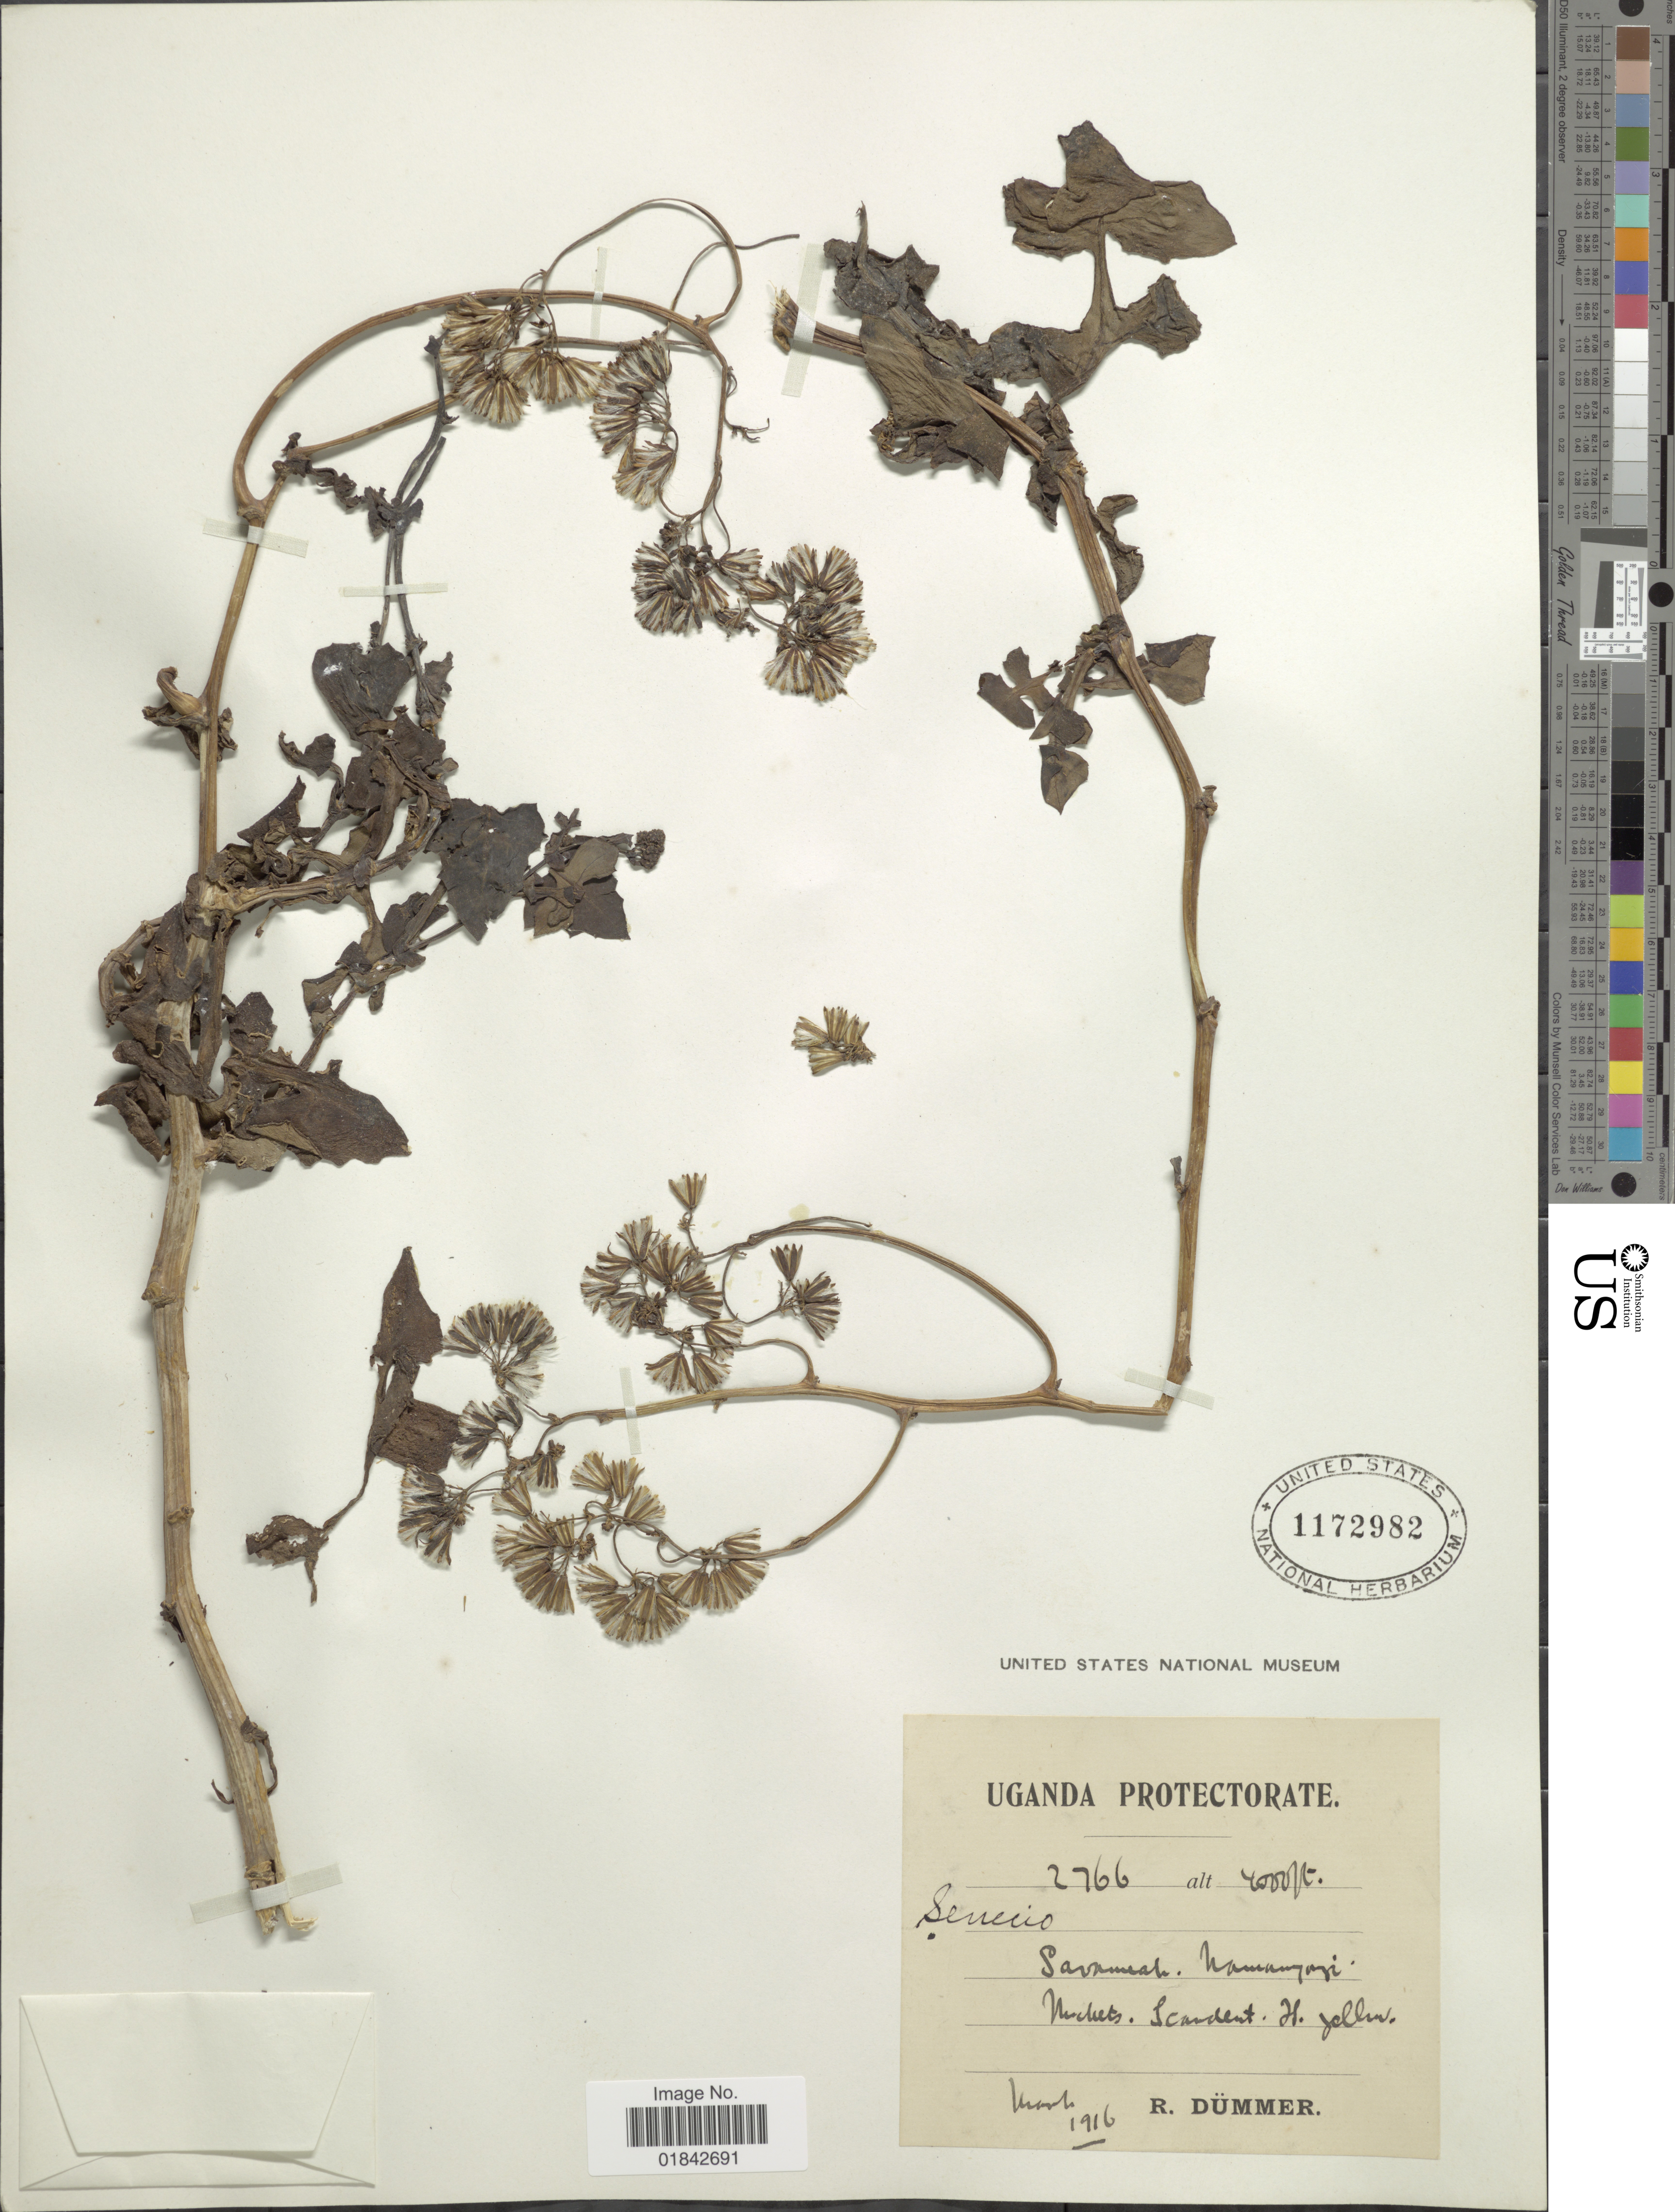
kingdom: Plantae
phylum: Tracheophyta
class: Magnoliopsida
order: Asterales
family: Asteraceae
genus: Senecio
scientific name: Senecio sp.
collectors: R. A. Dümmer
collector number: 2766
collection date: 1916-03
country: Uganda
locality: Uganda Protectorate, Savannah Namanyonyi.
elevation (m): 1219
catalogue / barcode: US 1172982